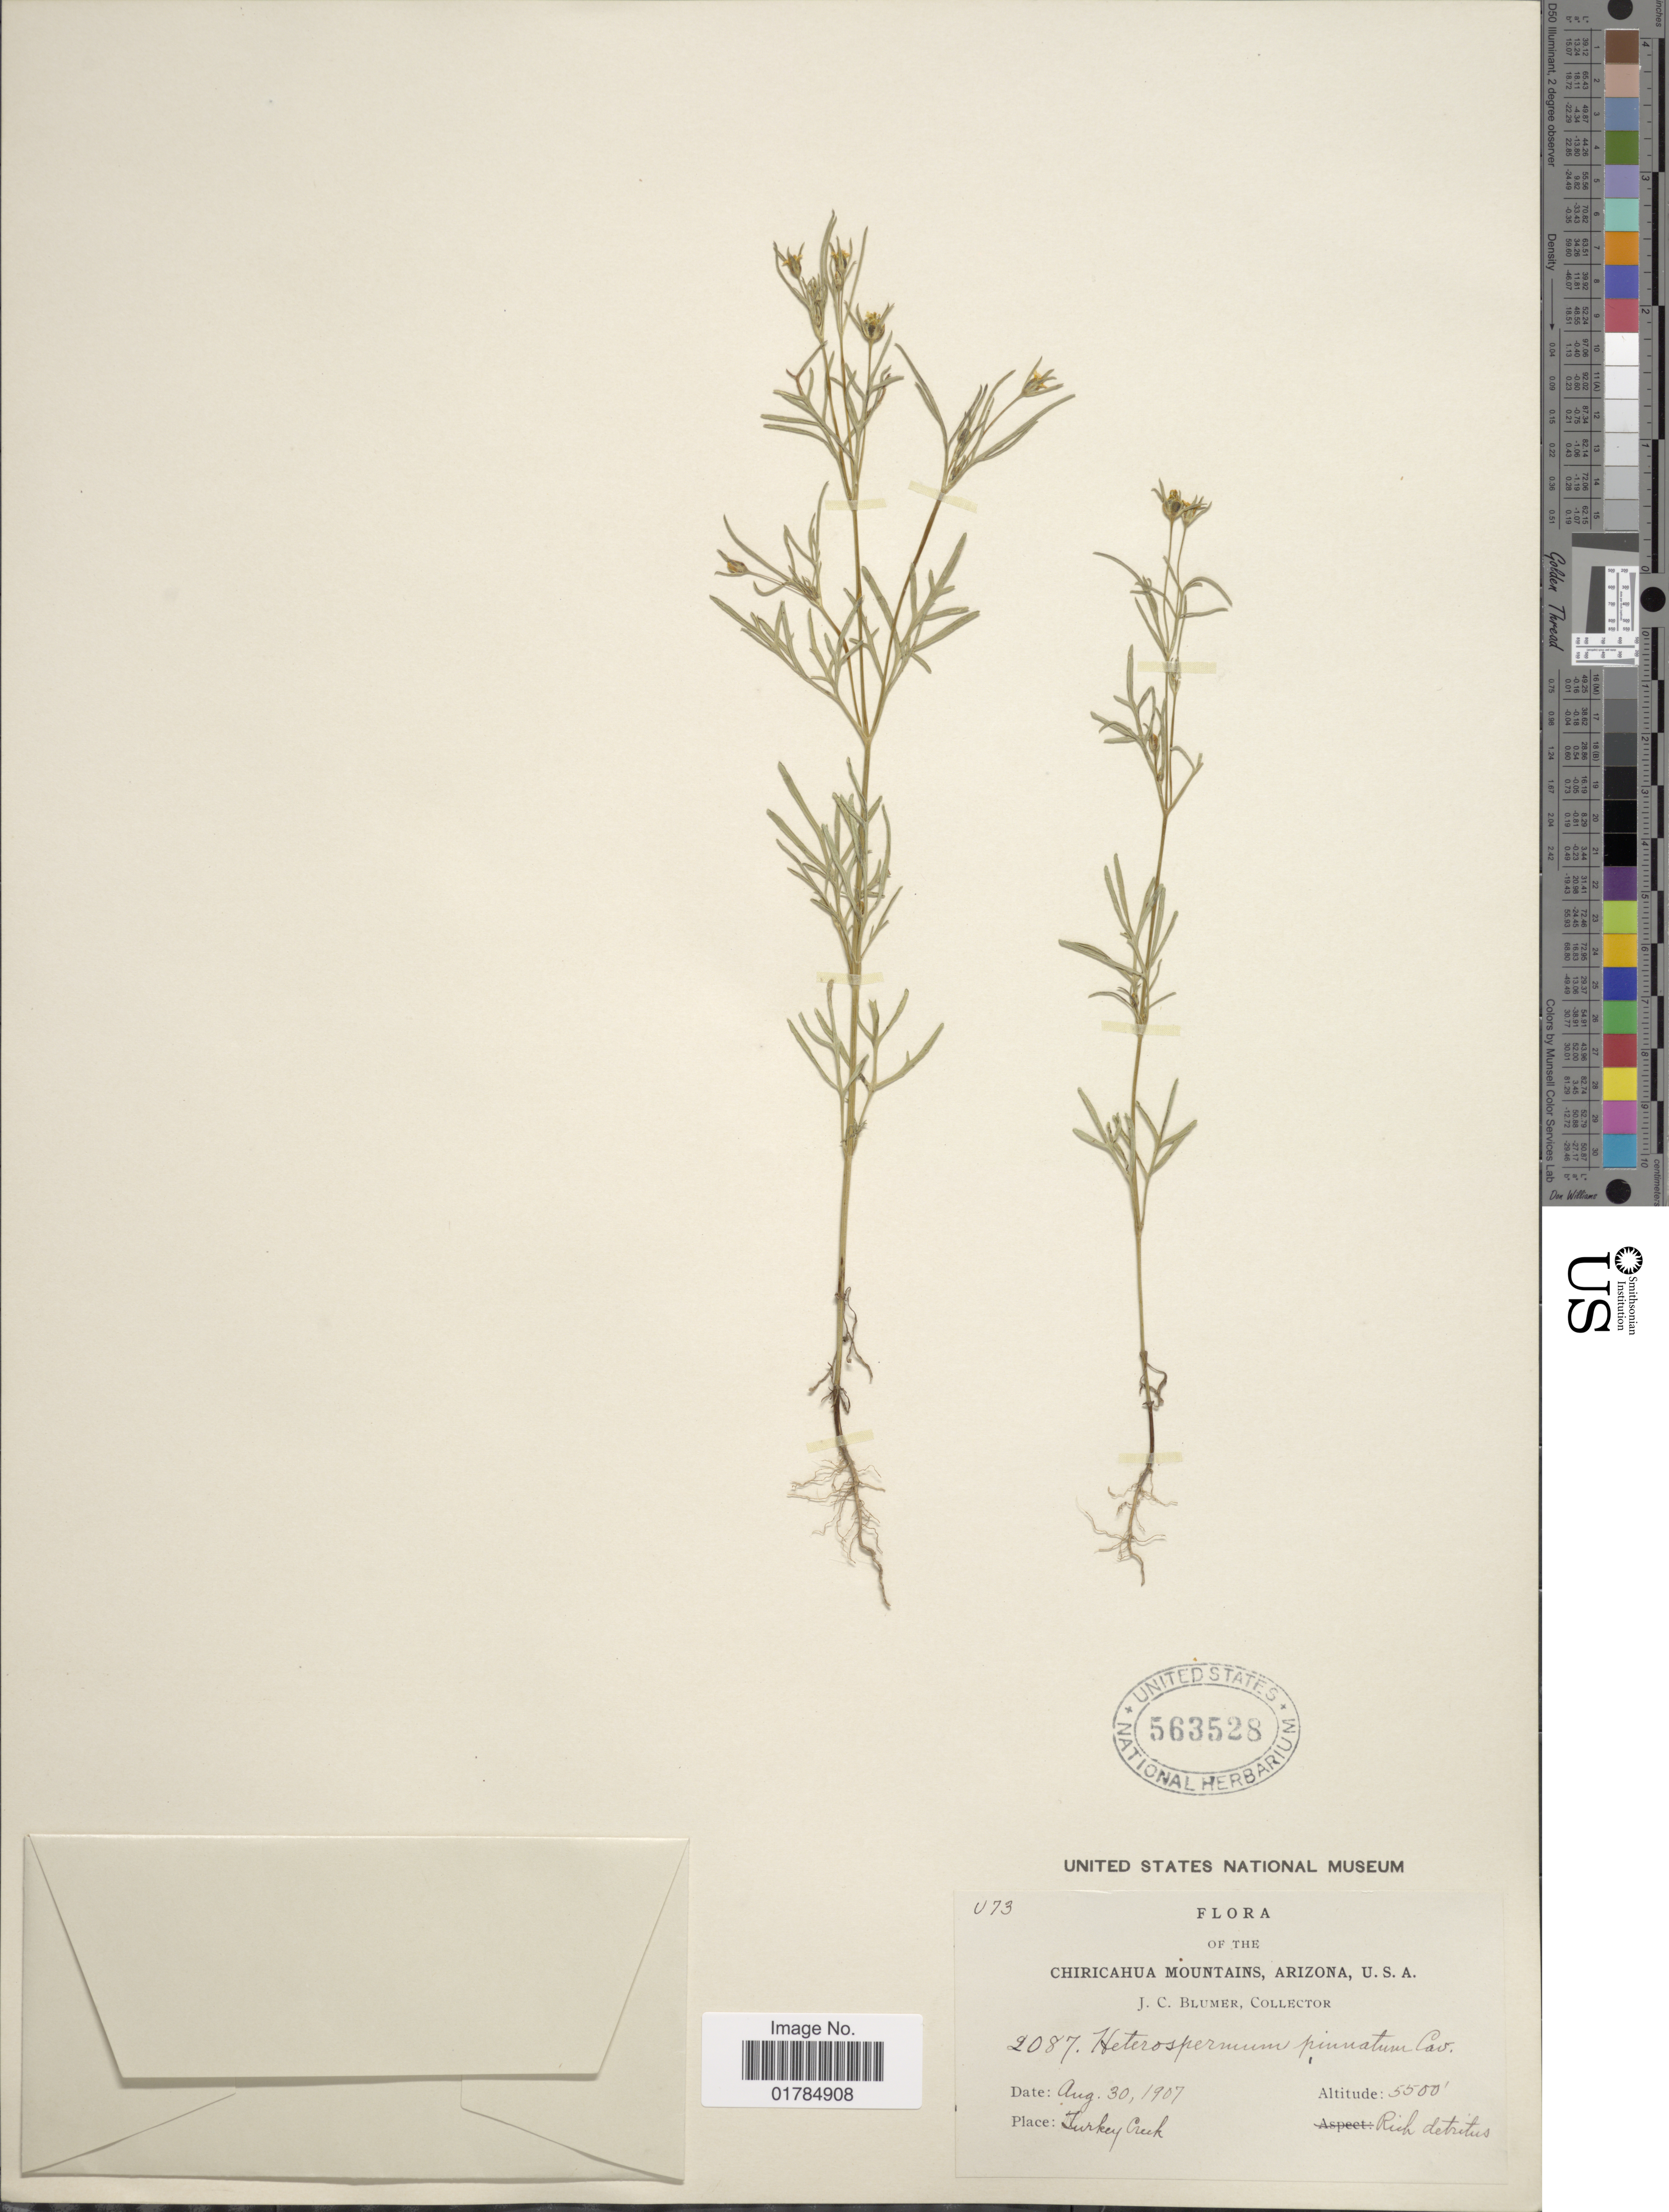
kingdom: Plantae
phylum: Tracheophyta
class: Magnoliopsida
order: Asterales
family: Asteraceae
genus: Heterosperma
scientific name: Heterosperma pinnatum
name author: Cav.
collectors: J. C. Blumer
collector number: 2087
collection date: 1907-08-30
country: United States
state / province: Arizona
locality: Chiricahua Mountains, Paradise, Turley Creek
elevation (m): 1676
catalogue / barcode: US 563528